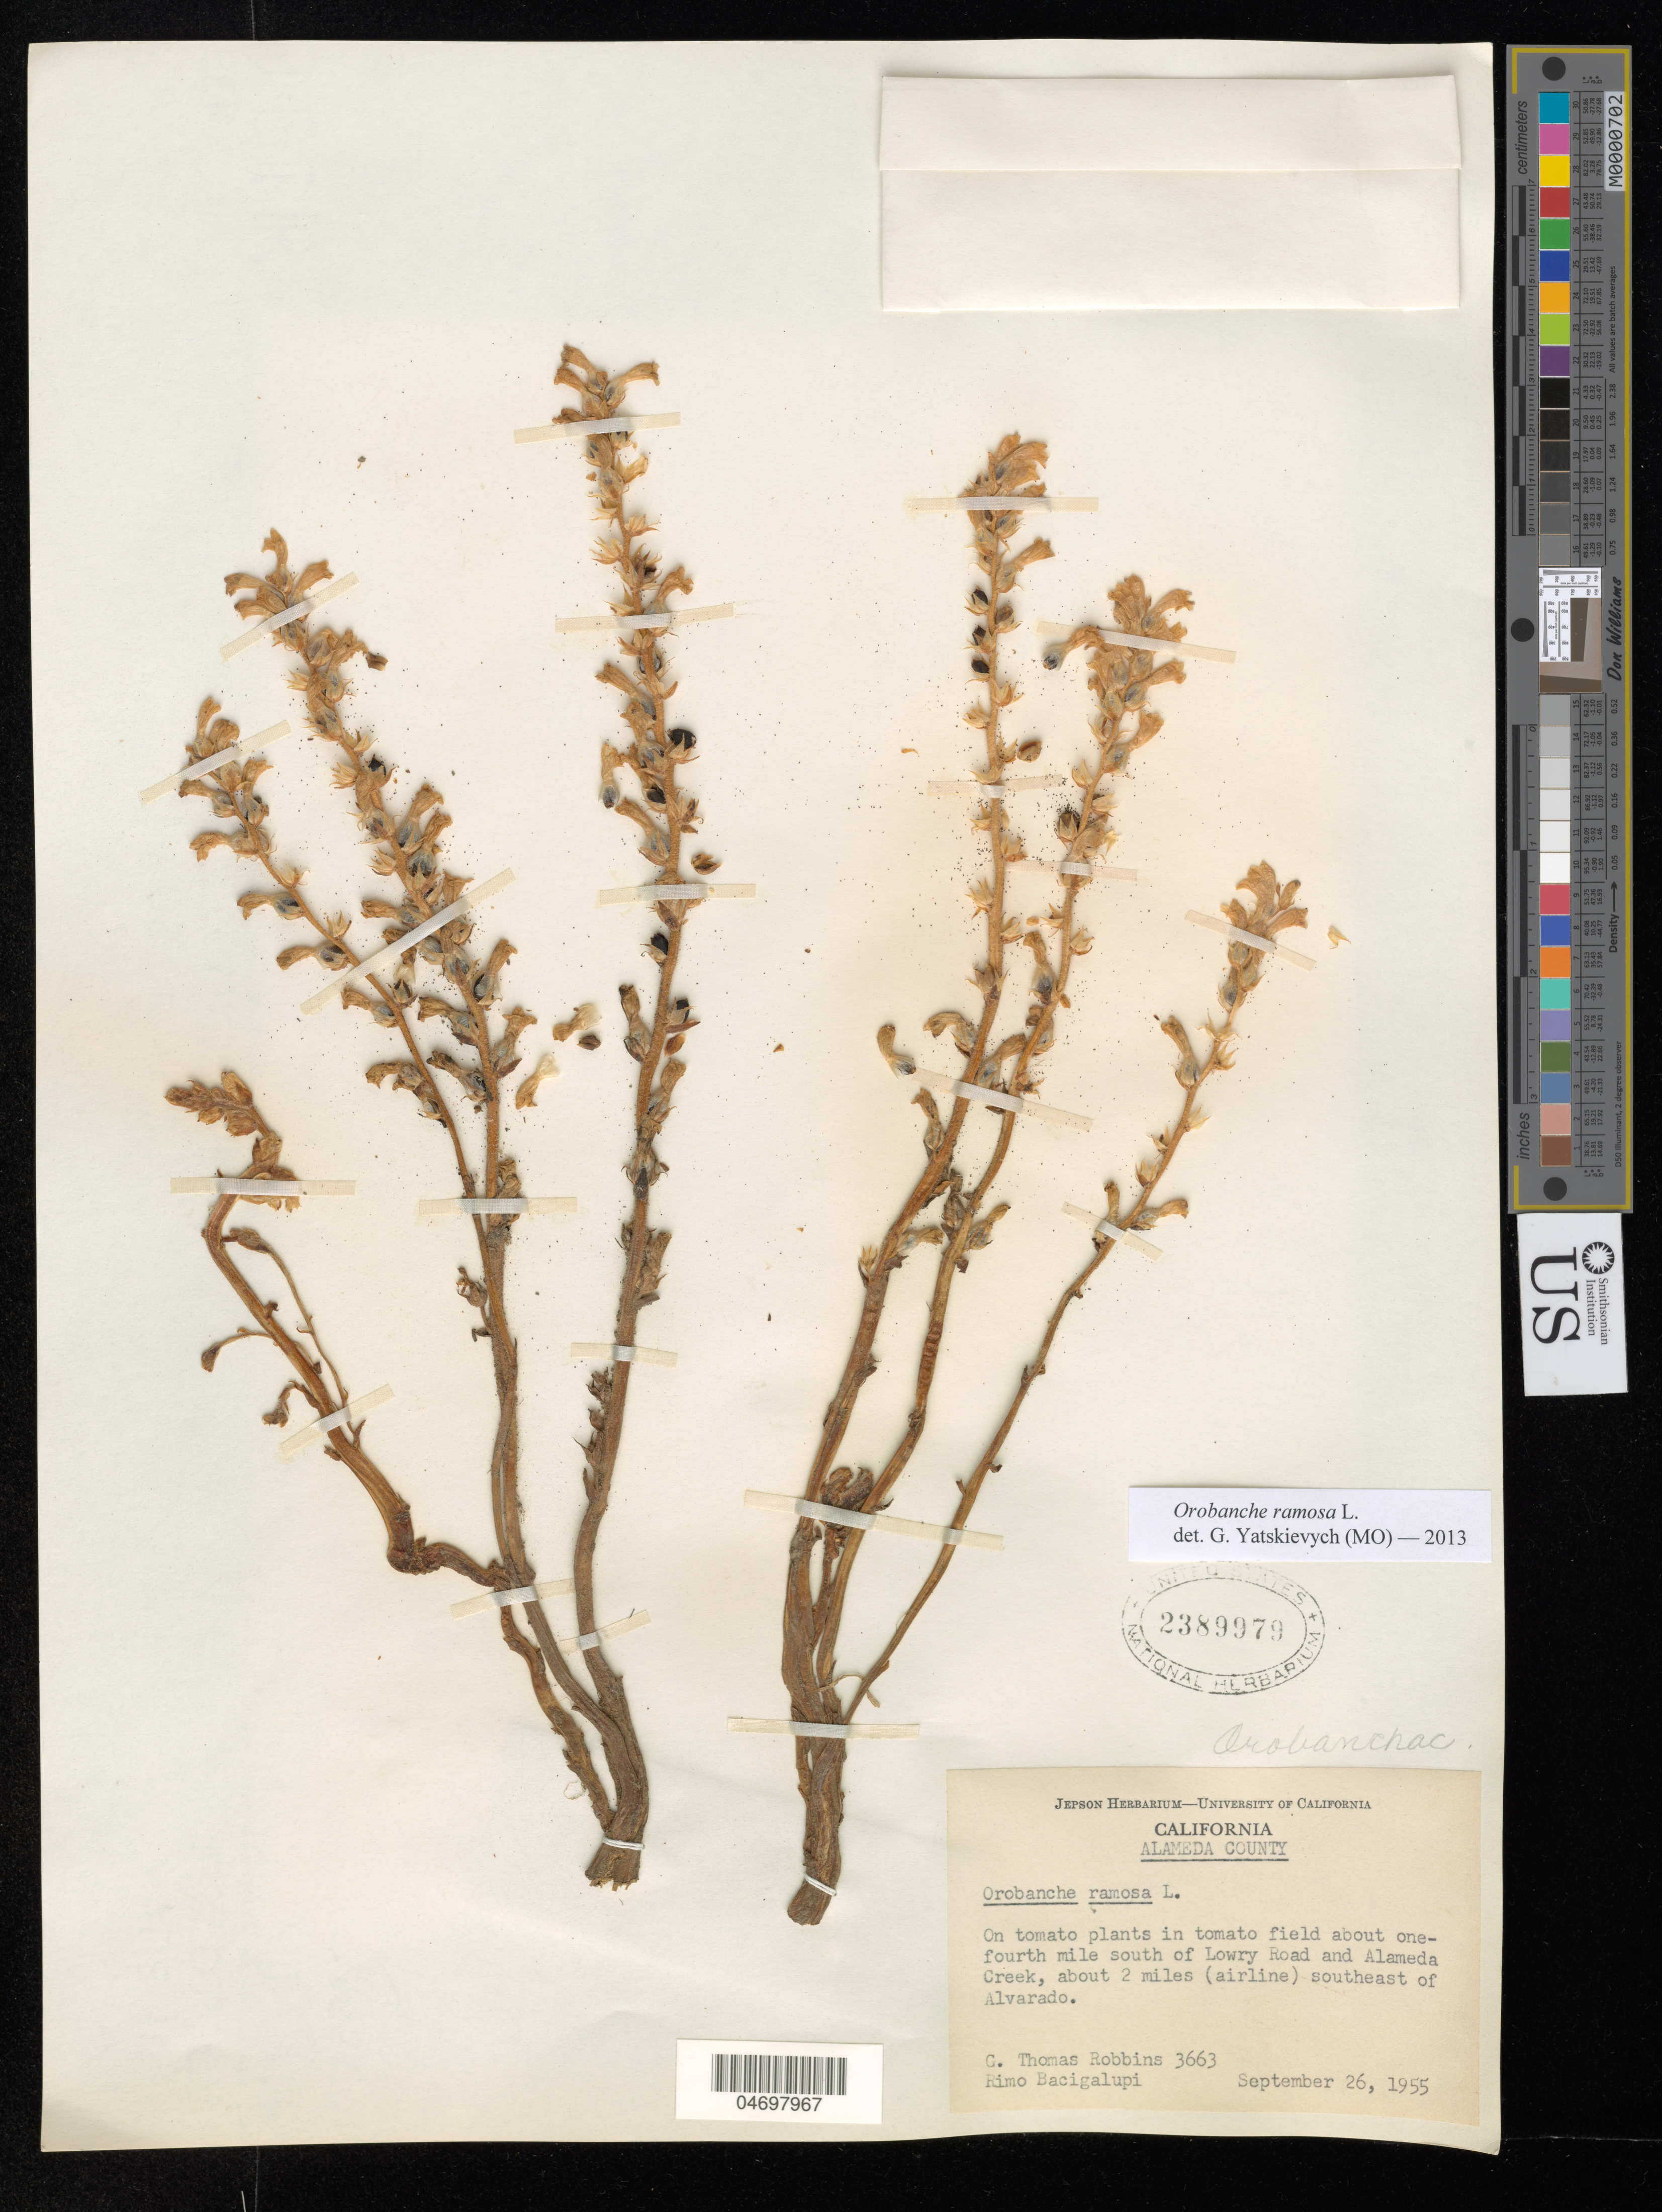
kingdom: Plantae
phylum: Tracheophyta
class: Magnoliopsida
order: Lamiales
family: Orobanchaceae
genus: Orobanche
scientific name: Orobanche ramosa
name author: L.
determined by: Yatskievych, G.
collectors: C. Robbins & R. Bacigalupi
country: United States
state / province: California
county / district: Alameda Co.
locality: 1/4 mile S of Lowry Road and Alameda Creek, about 2 mi (airline) SE of Alvarado.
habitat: On tomato plants in tomato field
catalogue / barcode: US 2389979